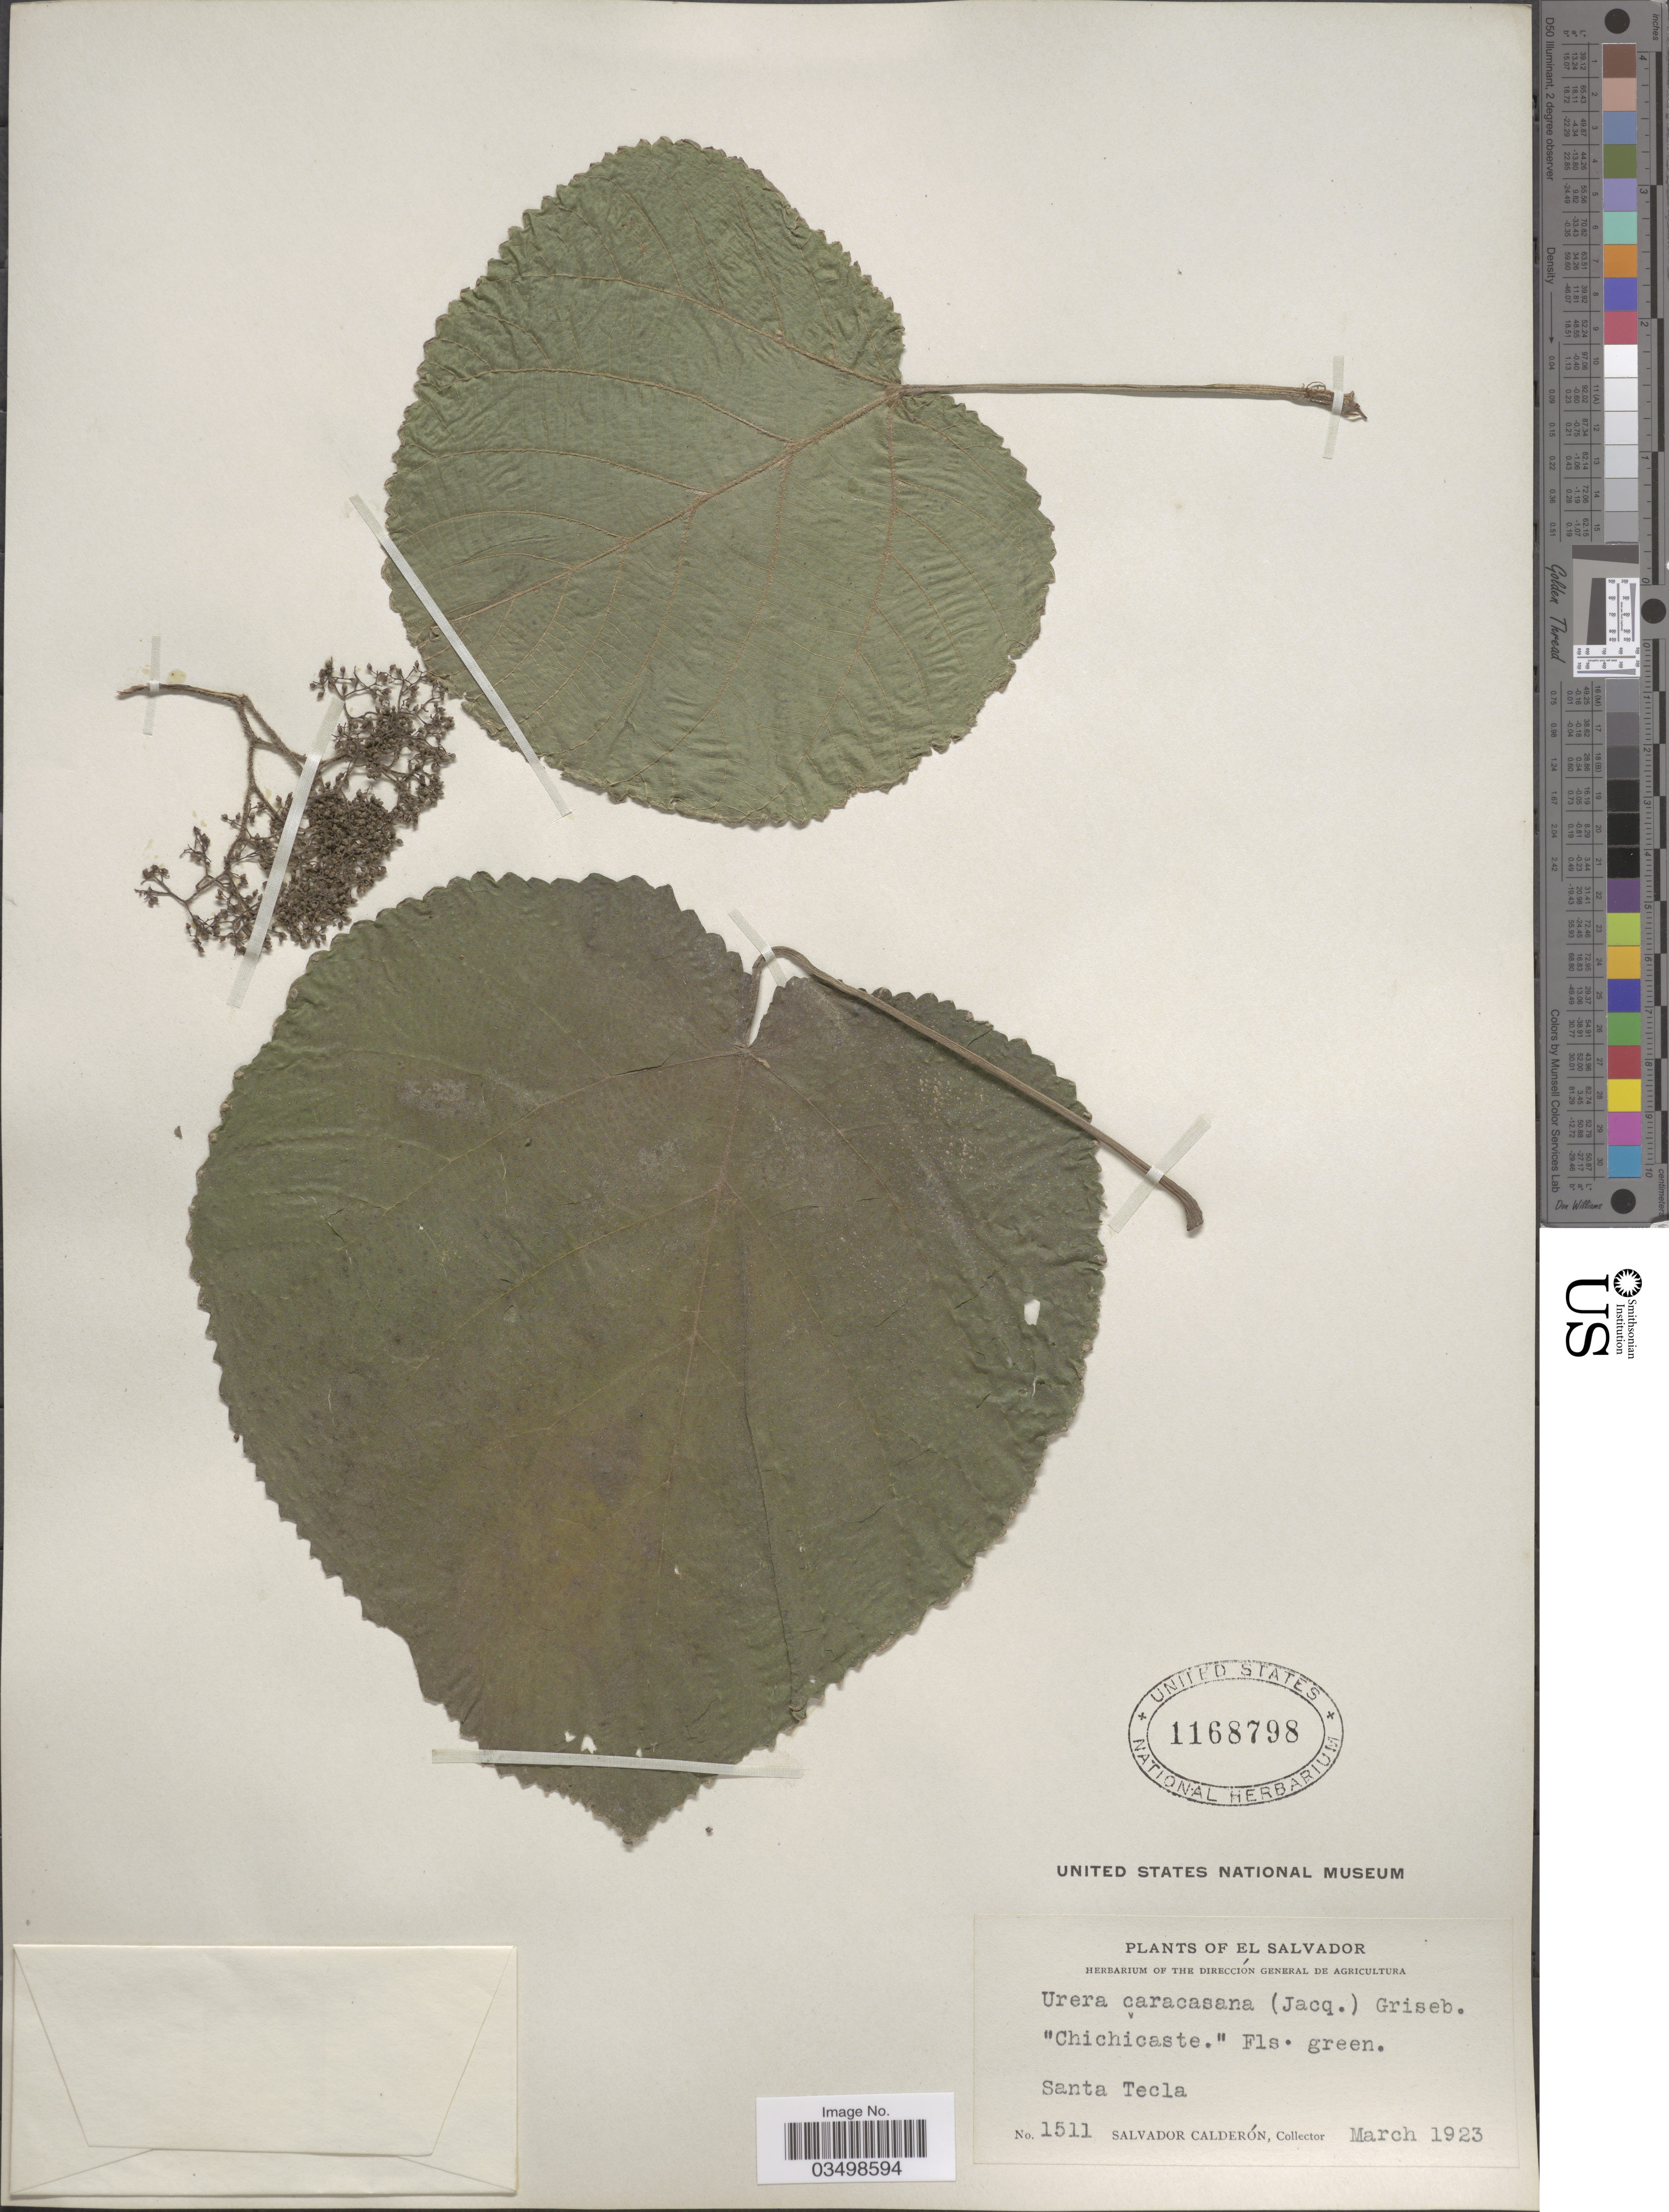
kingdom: Plantae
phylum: Tracheophyta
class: Magnoliopsida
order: Rosales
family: Urticaceae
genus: Urera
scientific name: Urera caracasana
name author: (Jacq.) Gaudich. ex Griseb.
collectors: S. Calderón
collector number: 1511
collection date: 1923-03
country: El Salvador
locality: Santa Tecla.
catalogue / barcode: US 1168798